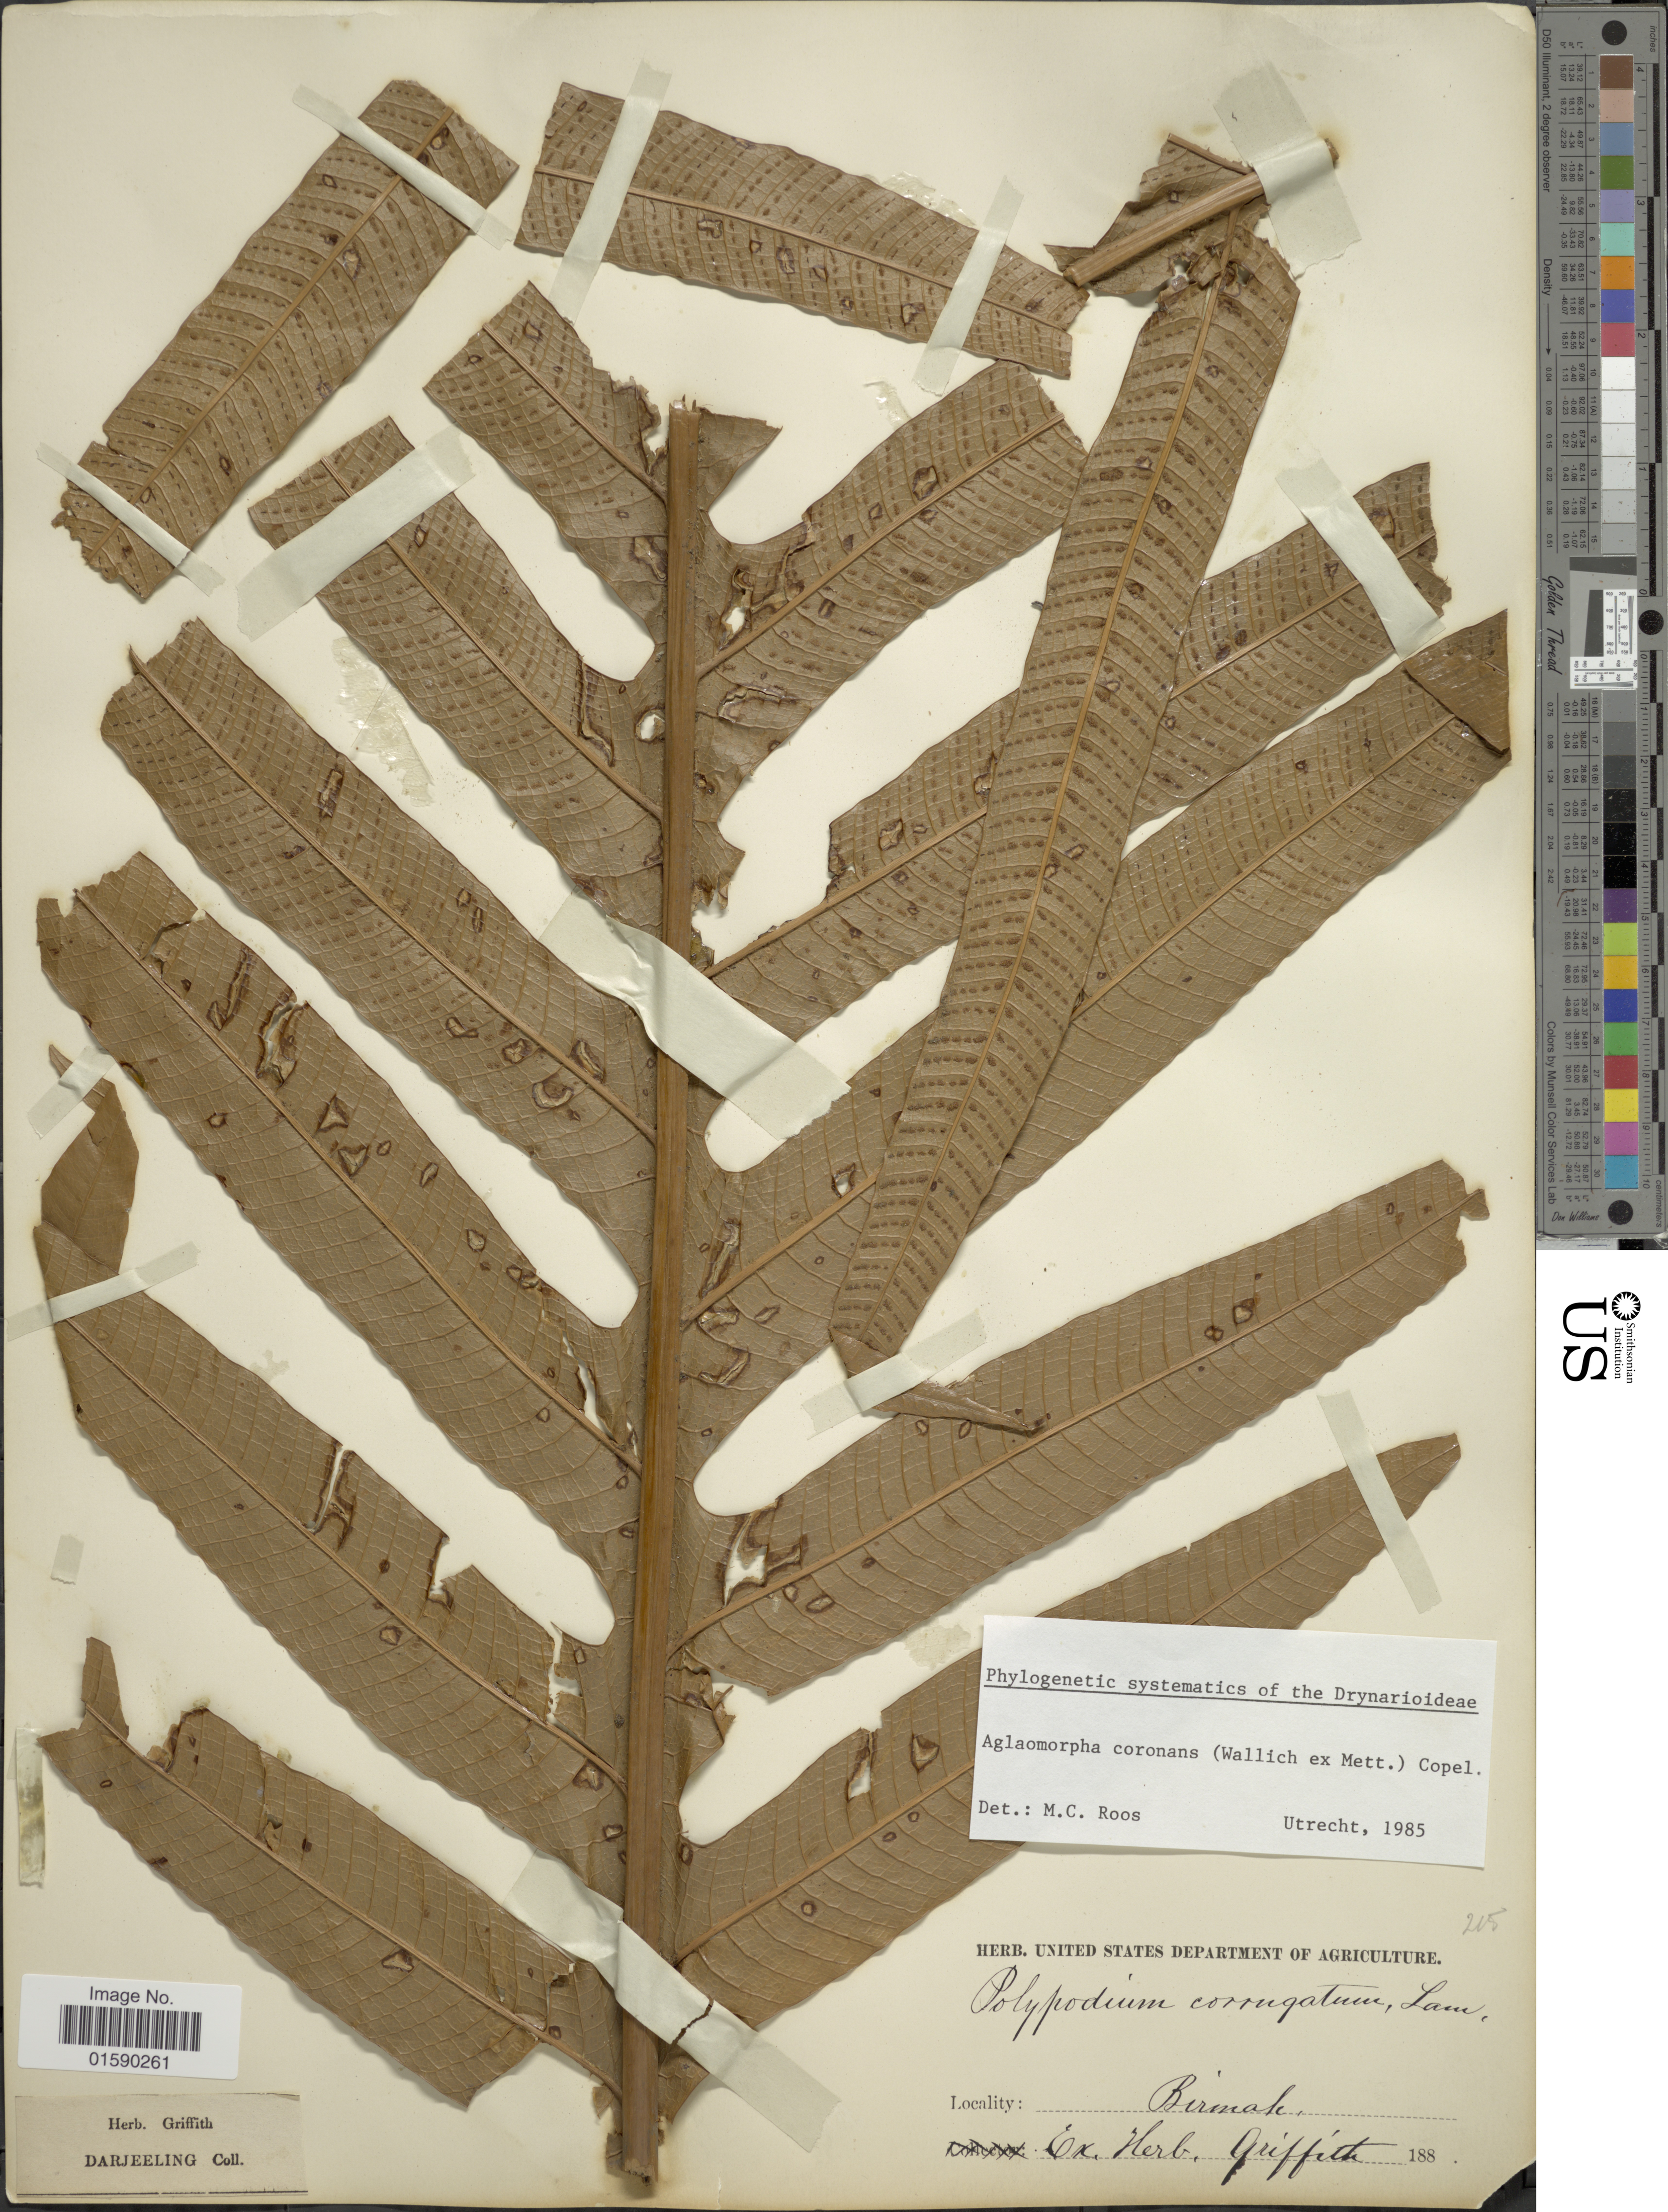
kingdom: Plantae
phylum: Tracheophyta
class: Polypodiopsida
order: Polypodiales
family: Polypodiaceae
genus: Aglaomorpha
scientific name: Aglaomorpha coronans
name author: (Wall. ex Mett.) Copel.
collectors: ex herb. Griffith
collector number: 215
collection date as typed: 188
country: India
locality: Darjeeling.